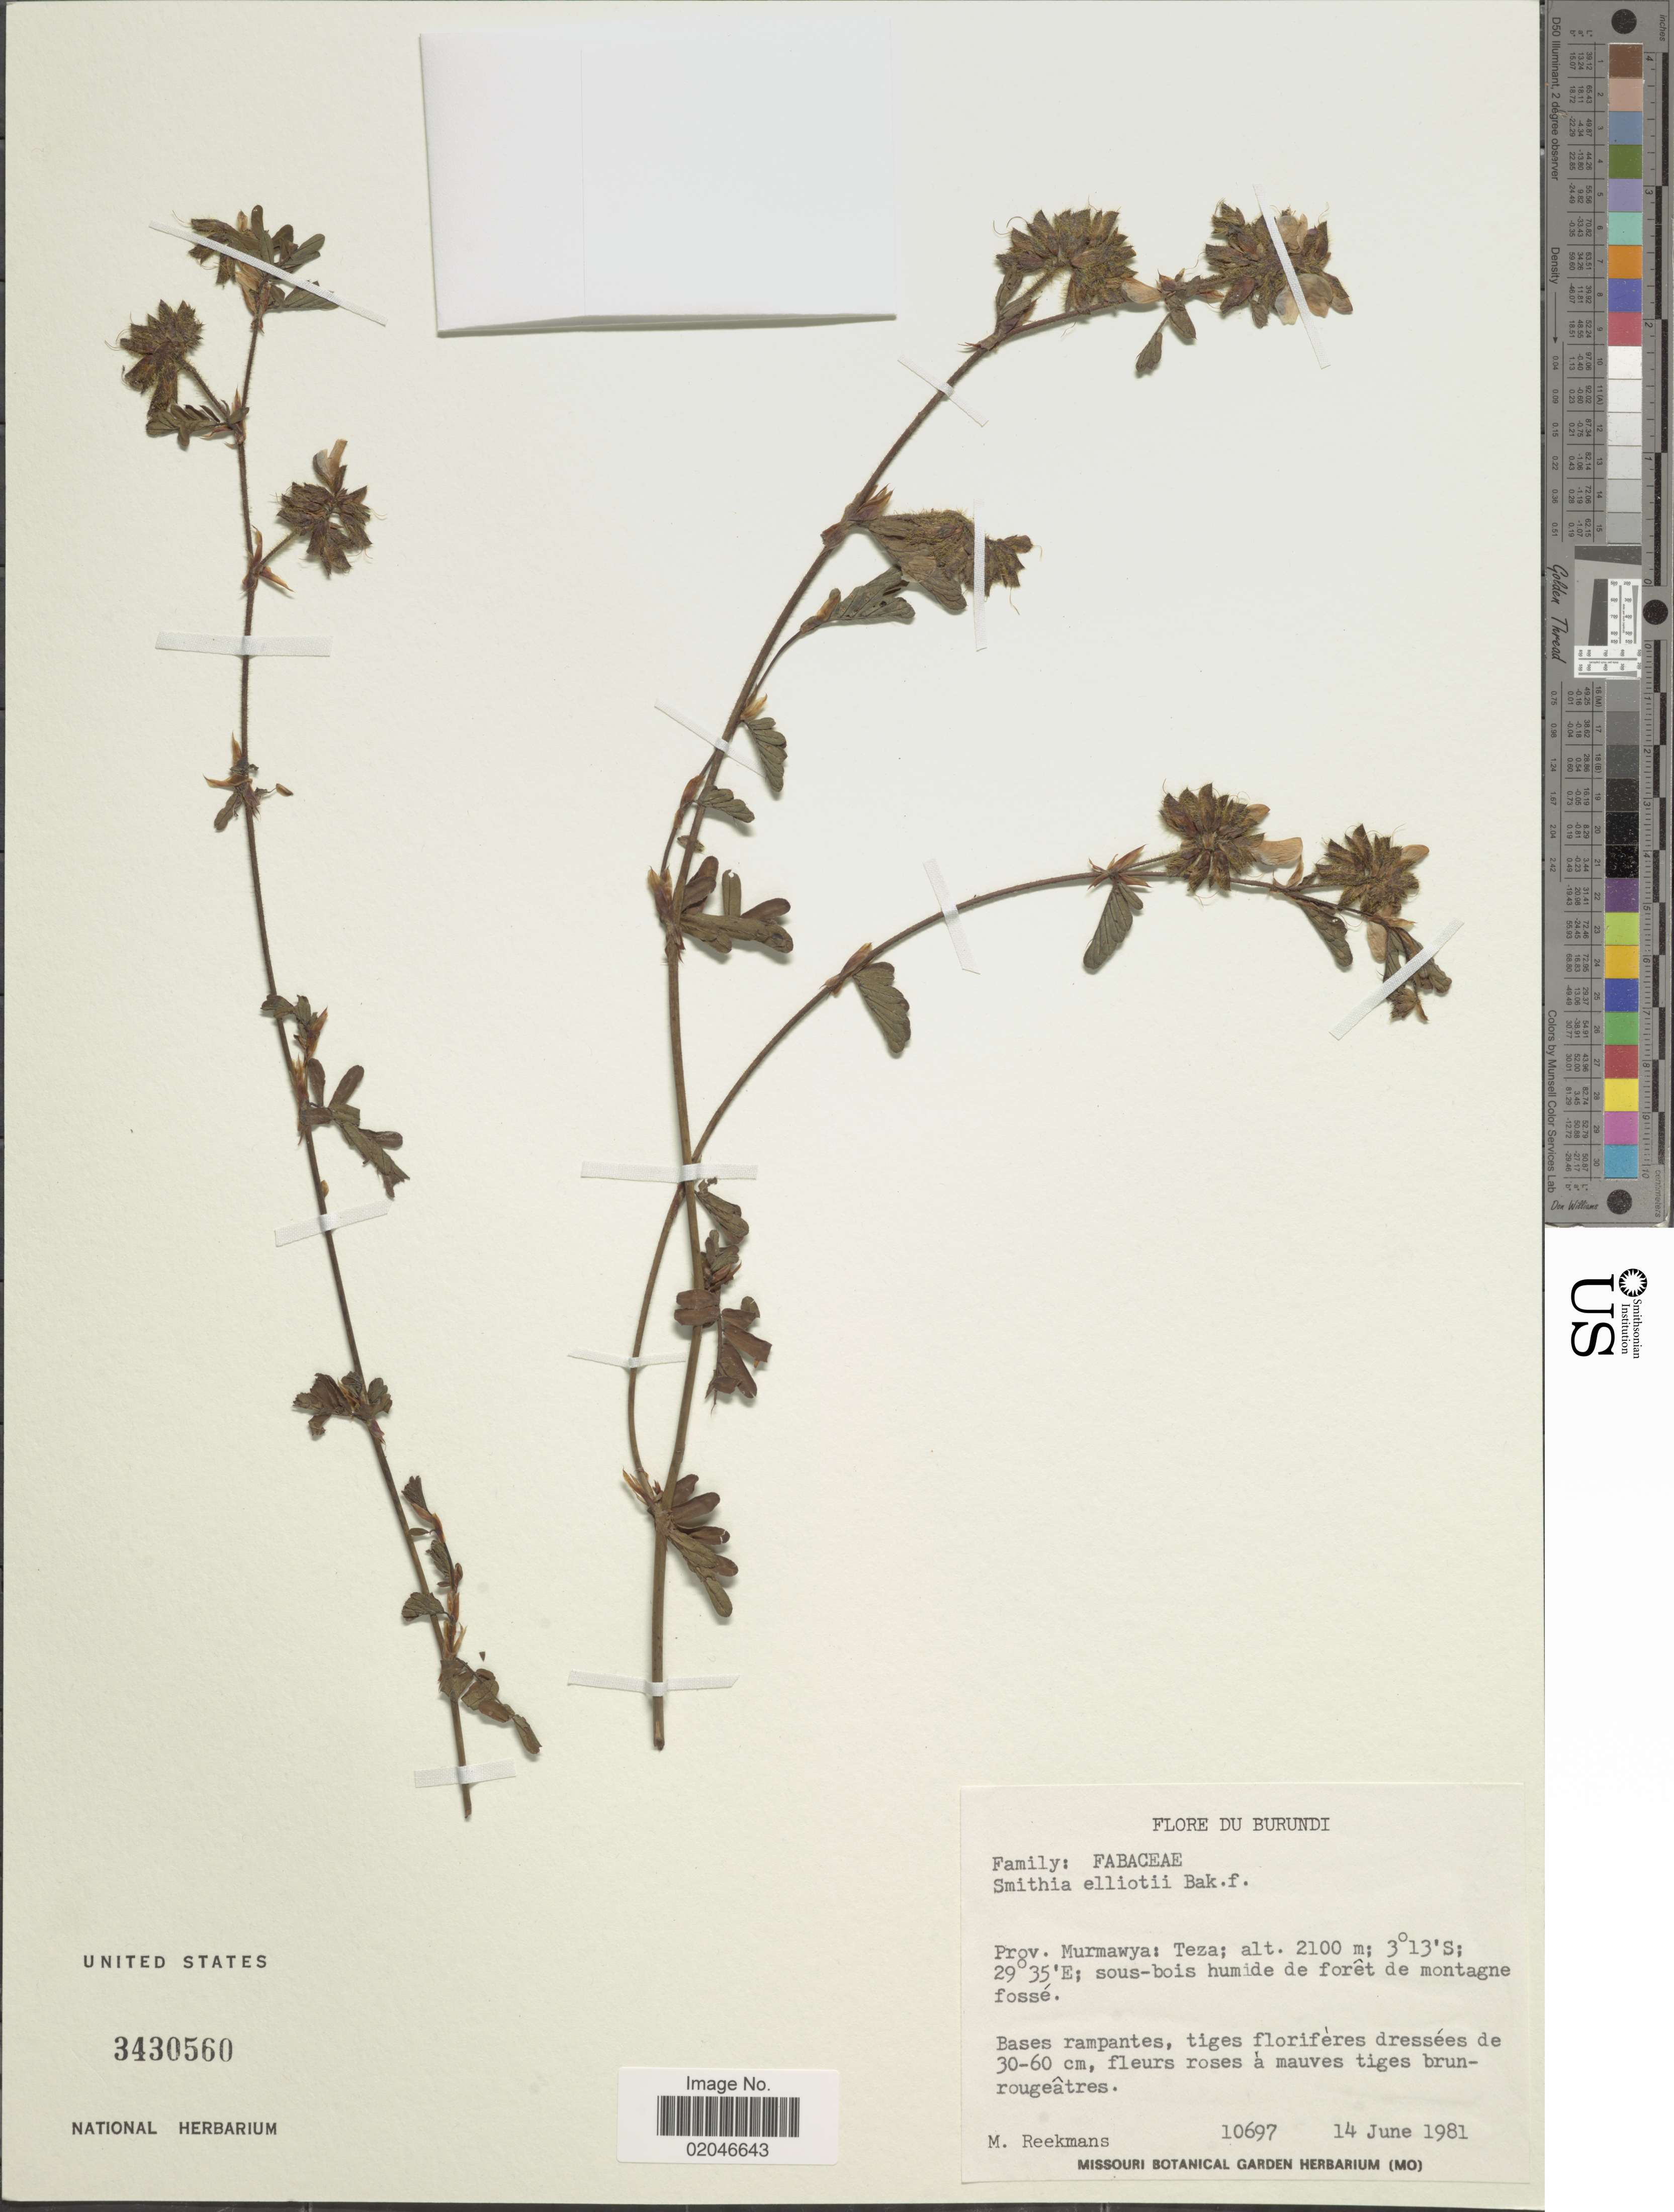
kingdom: Plantae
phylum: Tracheophyta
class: Magnoliopsida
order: Fabales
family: Fabaceae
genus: Smithia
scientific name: Smithia elliotii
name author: Baker f.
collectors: M. Reekmans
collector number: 10697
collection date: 1981-06-14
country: Burundi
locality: Prov. Murmawya: Teza, sous-bois humide de forêt de montagne fossé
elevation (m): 2100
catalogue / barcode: US 3430560